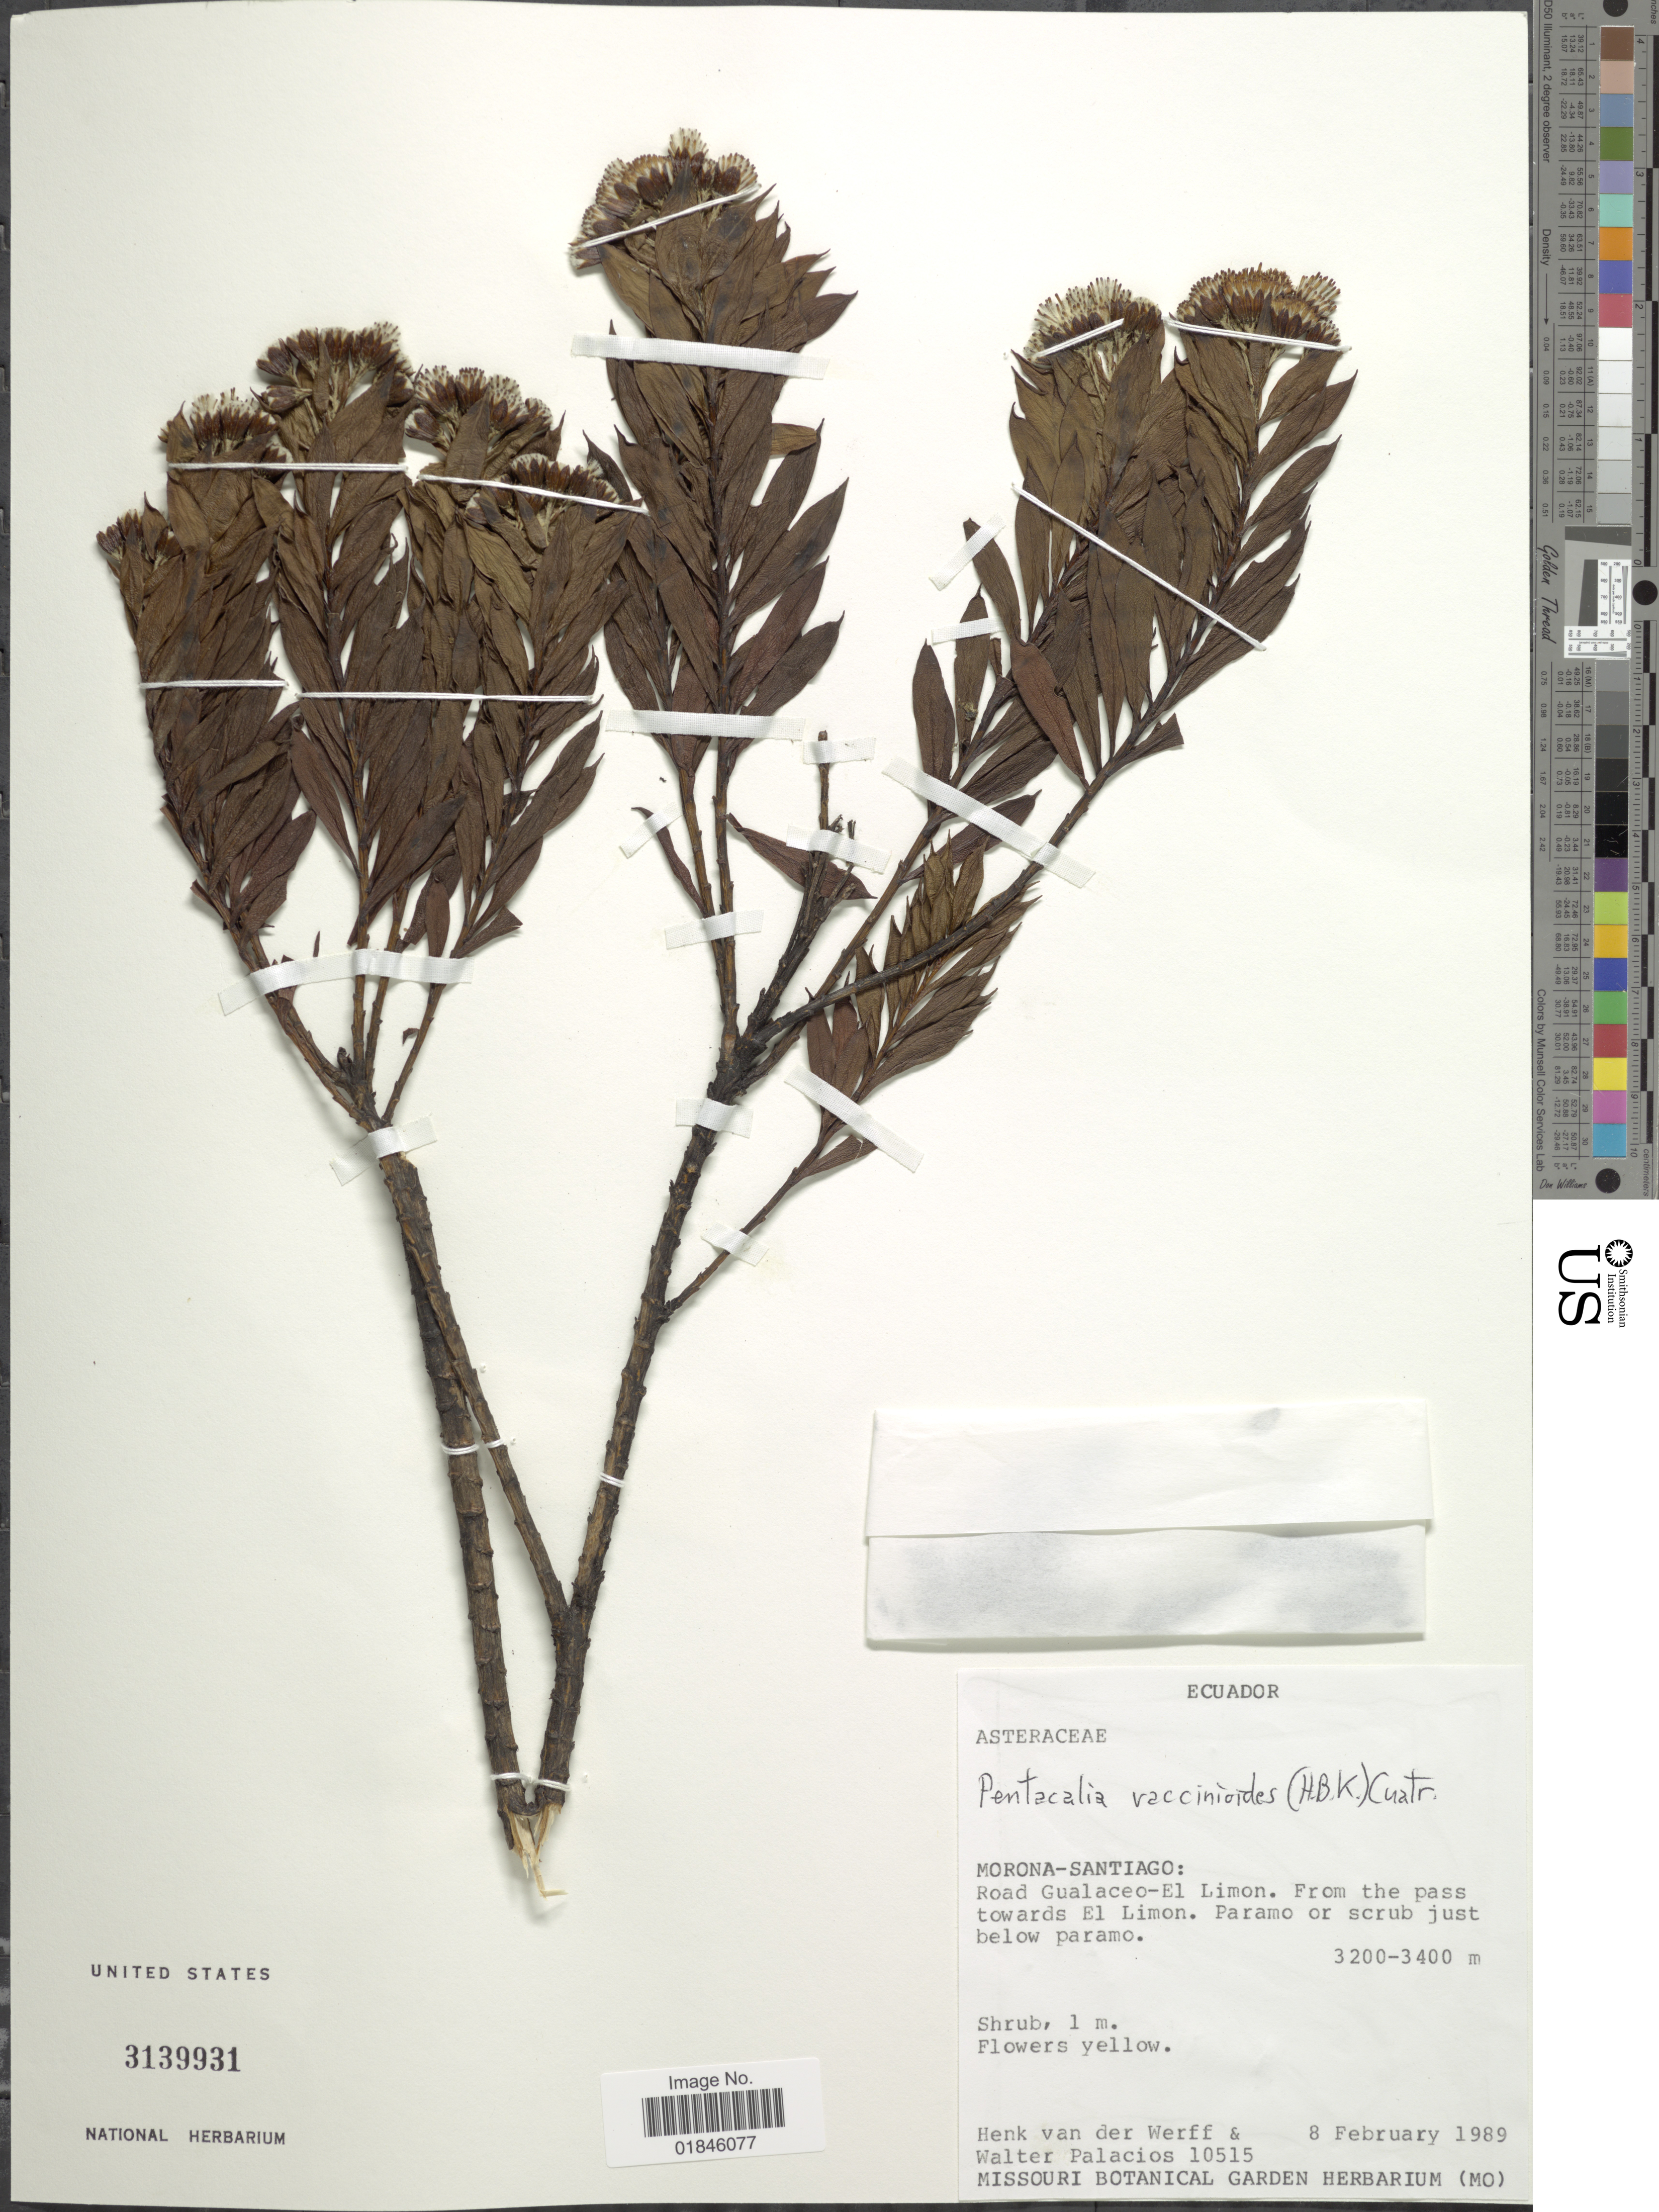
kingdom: Plantae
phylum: Tracheophyta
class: Magnoliopsida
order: Asterales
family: Asteraceae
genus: Pentacalia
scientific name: Pentacalia vaccinioides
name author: (Kunth) Cuatrec.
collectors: H. van der Werff & W. Palacios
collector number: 10515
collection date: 1989-02-08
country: Ecuador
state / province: Morona-Santiago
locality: Morona-Santiago: Road Gualaceo-El Limon. From the pass towards El Limon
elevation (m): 3200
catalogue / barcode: US 3139931